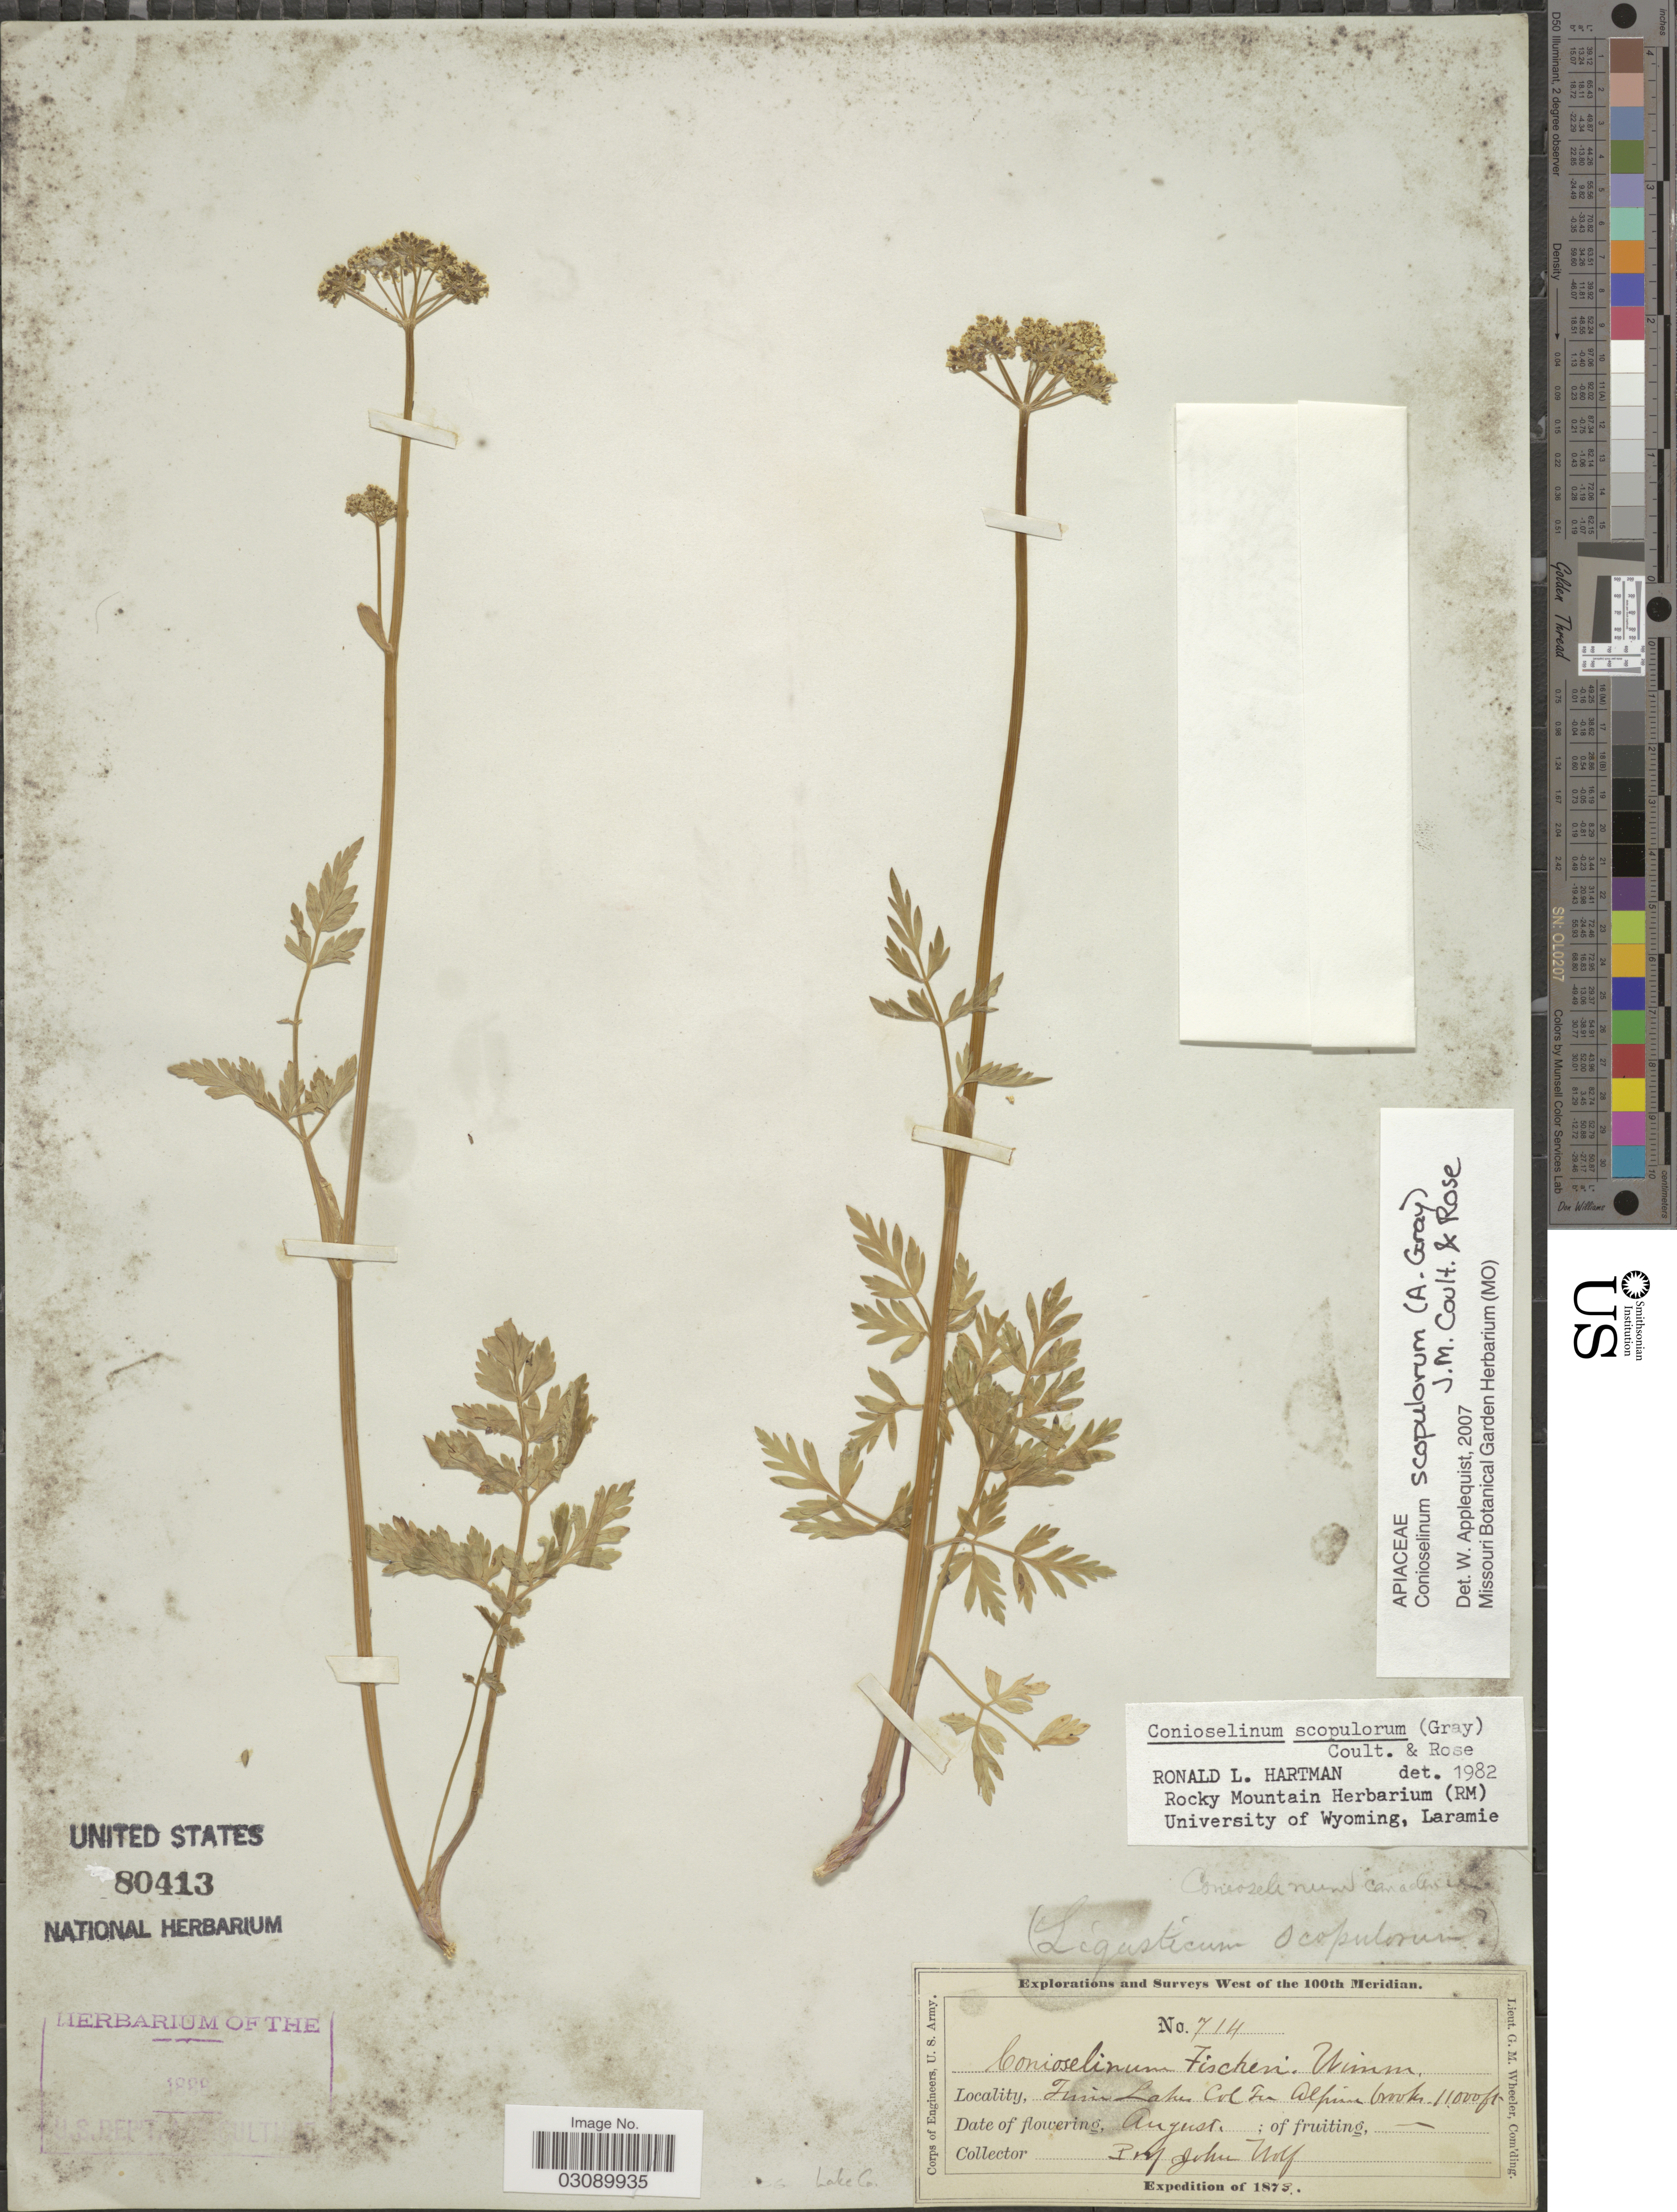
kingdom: Plantae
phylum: Tracheophyta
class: Magnoliopsida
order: Apiales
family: Apiaceae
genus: Conioselinum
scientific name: Conioselinum scopulorum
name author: (A. Gray) J.M. Coult. & Rose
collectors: J. Wolf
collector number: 714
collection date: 1873-08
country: United States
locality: Twin Lakes Col Terr. Alpine brooks. Lake Co.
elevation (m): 3353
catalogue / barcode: US 80413